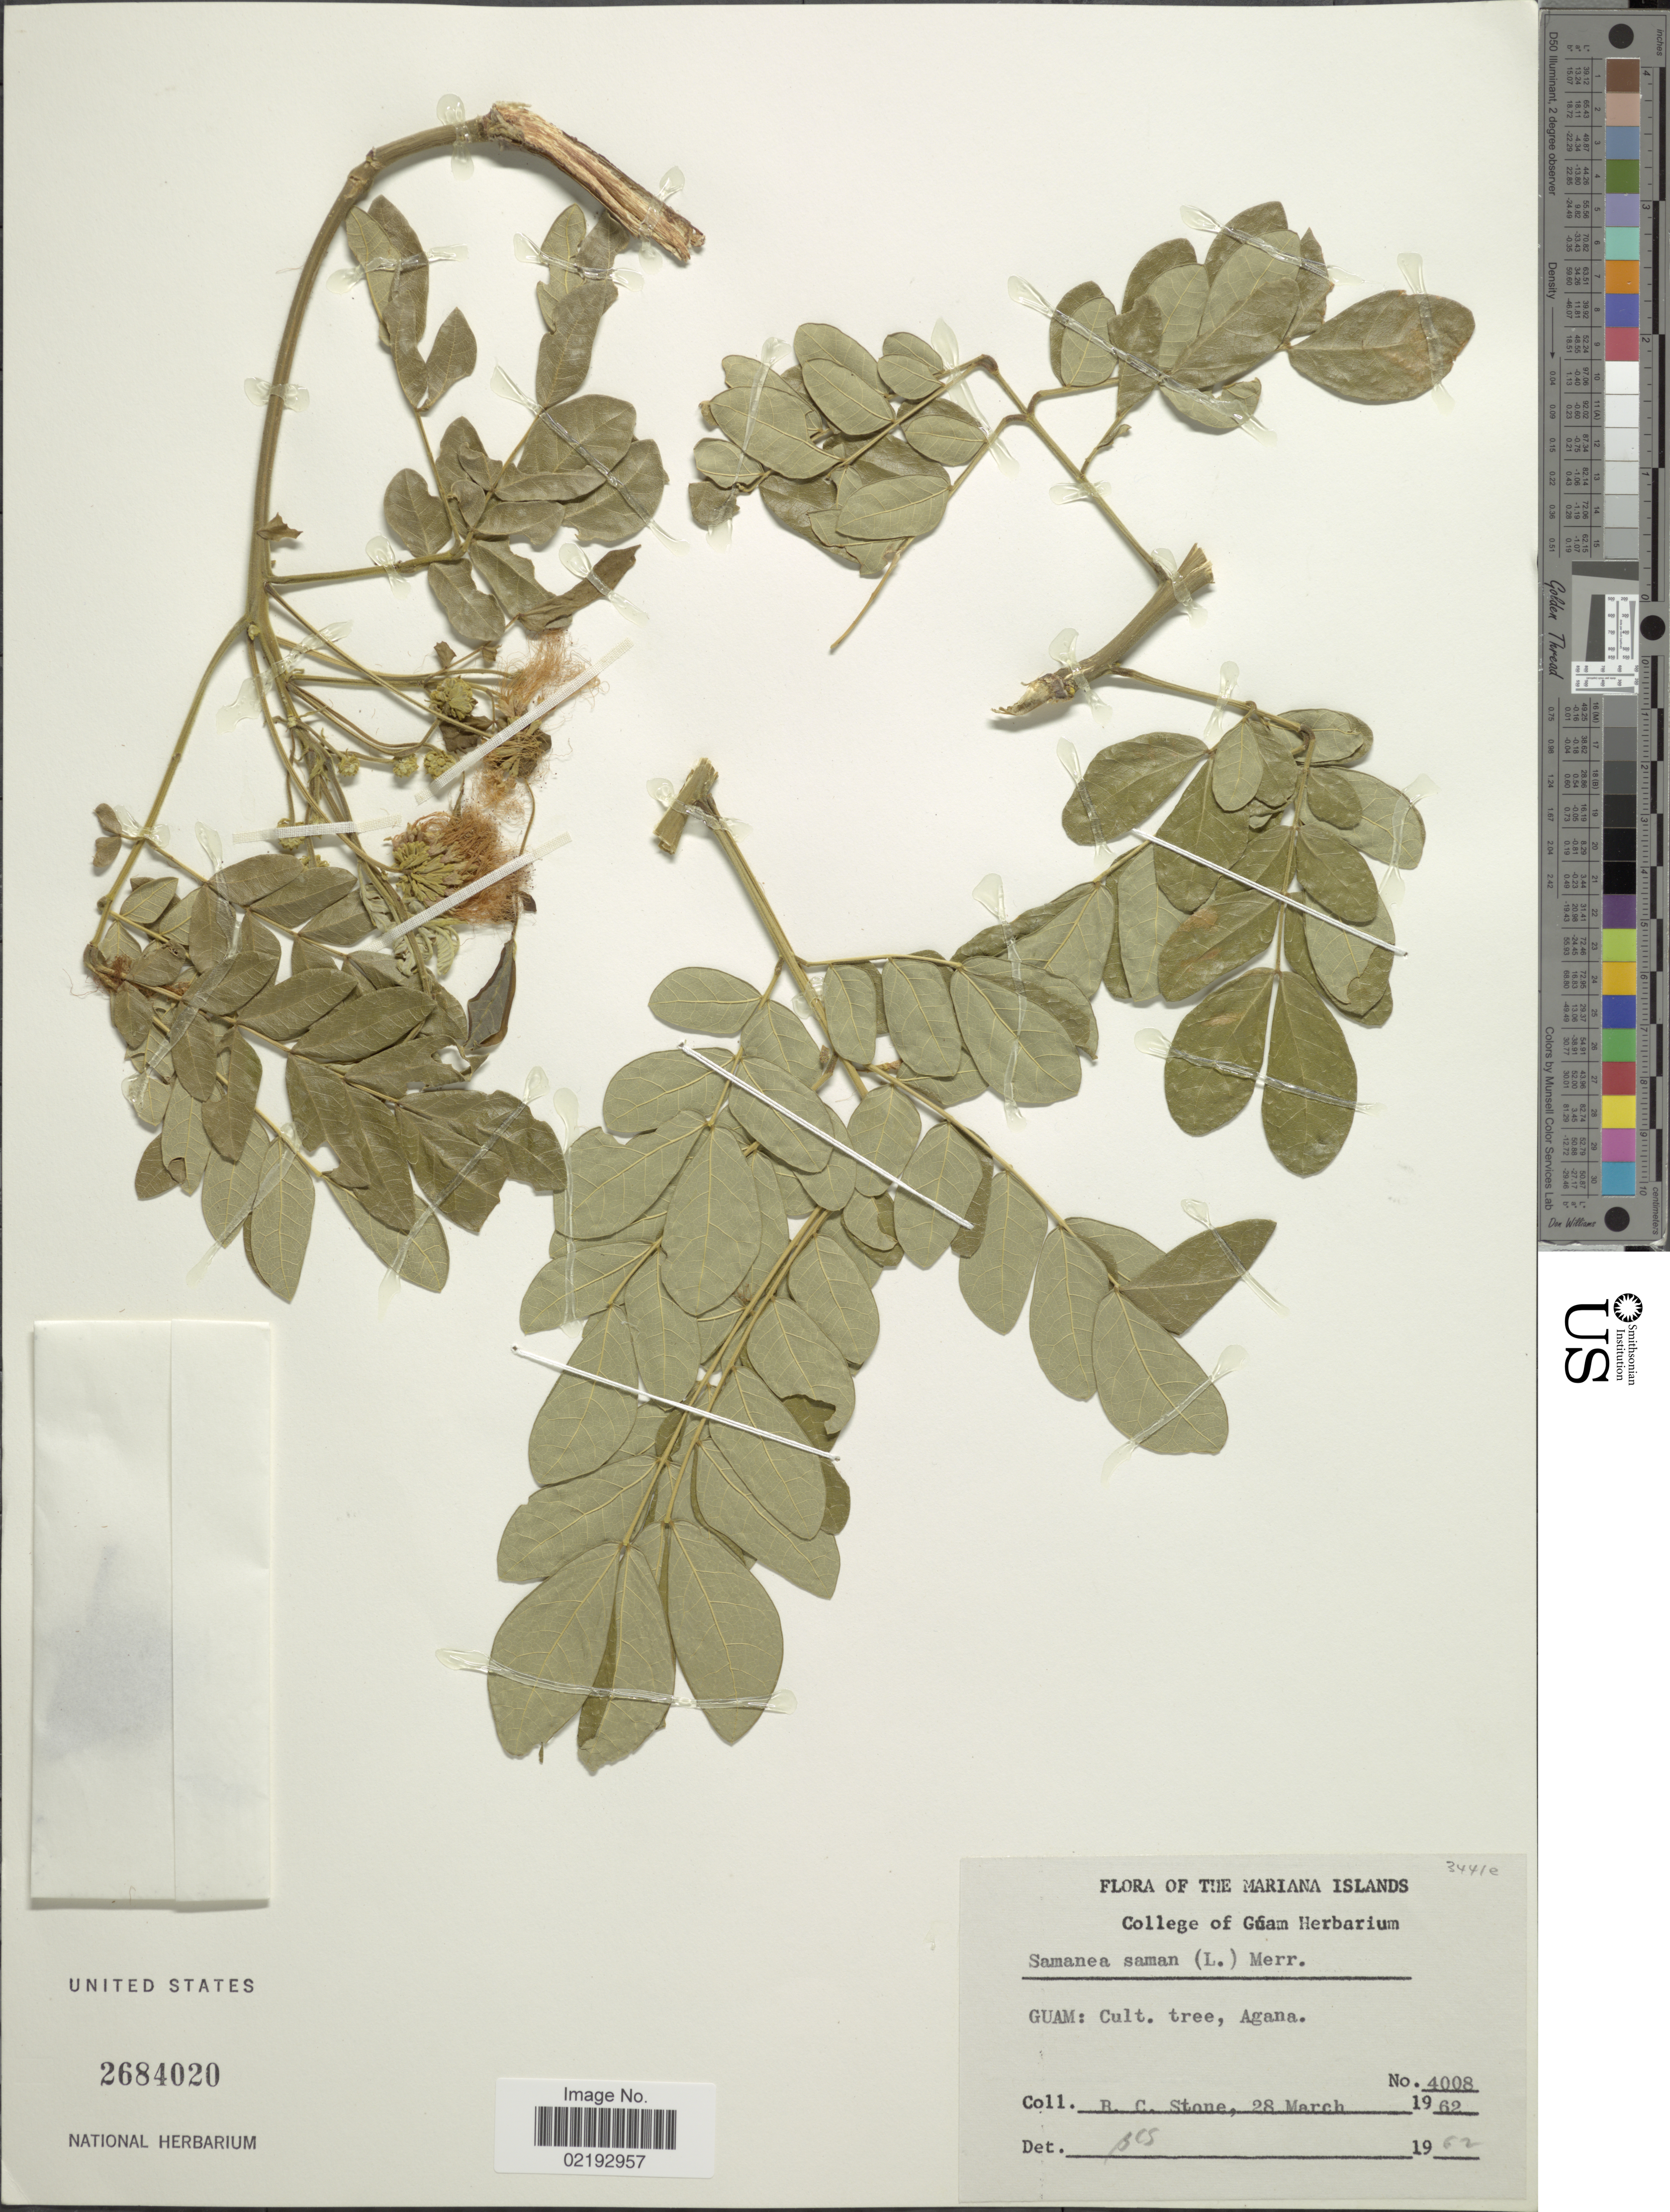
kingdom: Plantae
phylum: Tracheophyta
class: Magnoliopsida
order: Fabales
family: Fabaceae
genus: Samanea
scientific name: Samanea saman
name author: (Jacq.) Merr.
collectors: B. C. Stone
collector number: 4008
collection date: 1962-03-28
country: Guam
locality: Mariana Islands, Agana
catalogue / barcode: US 2684020